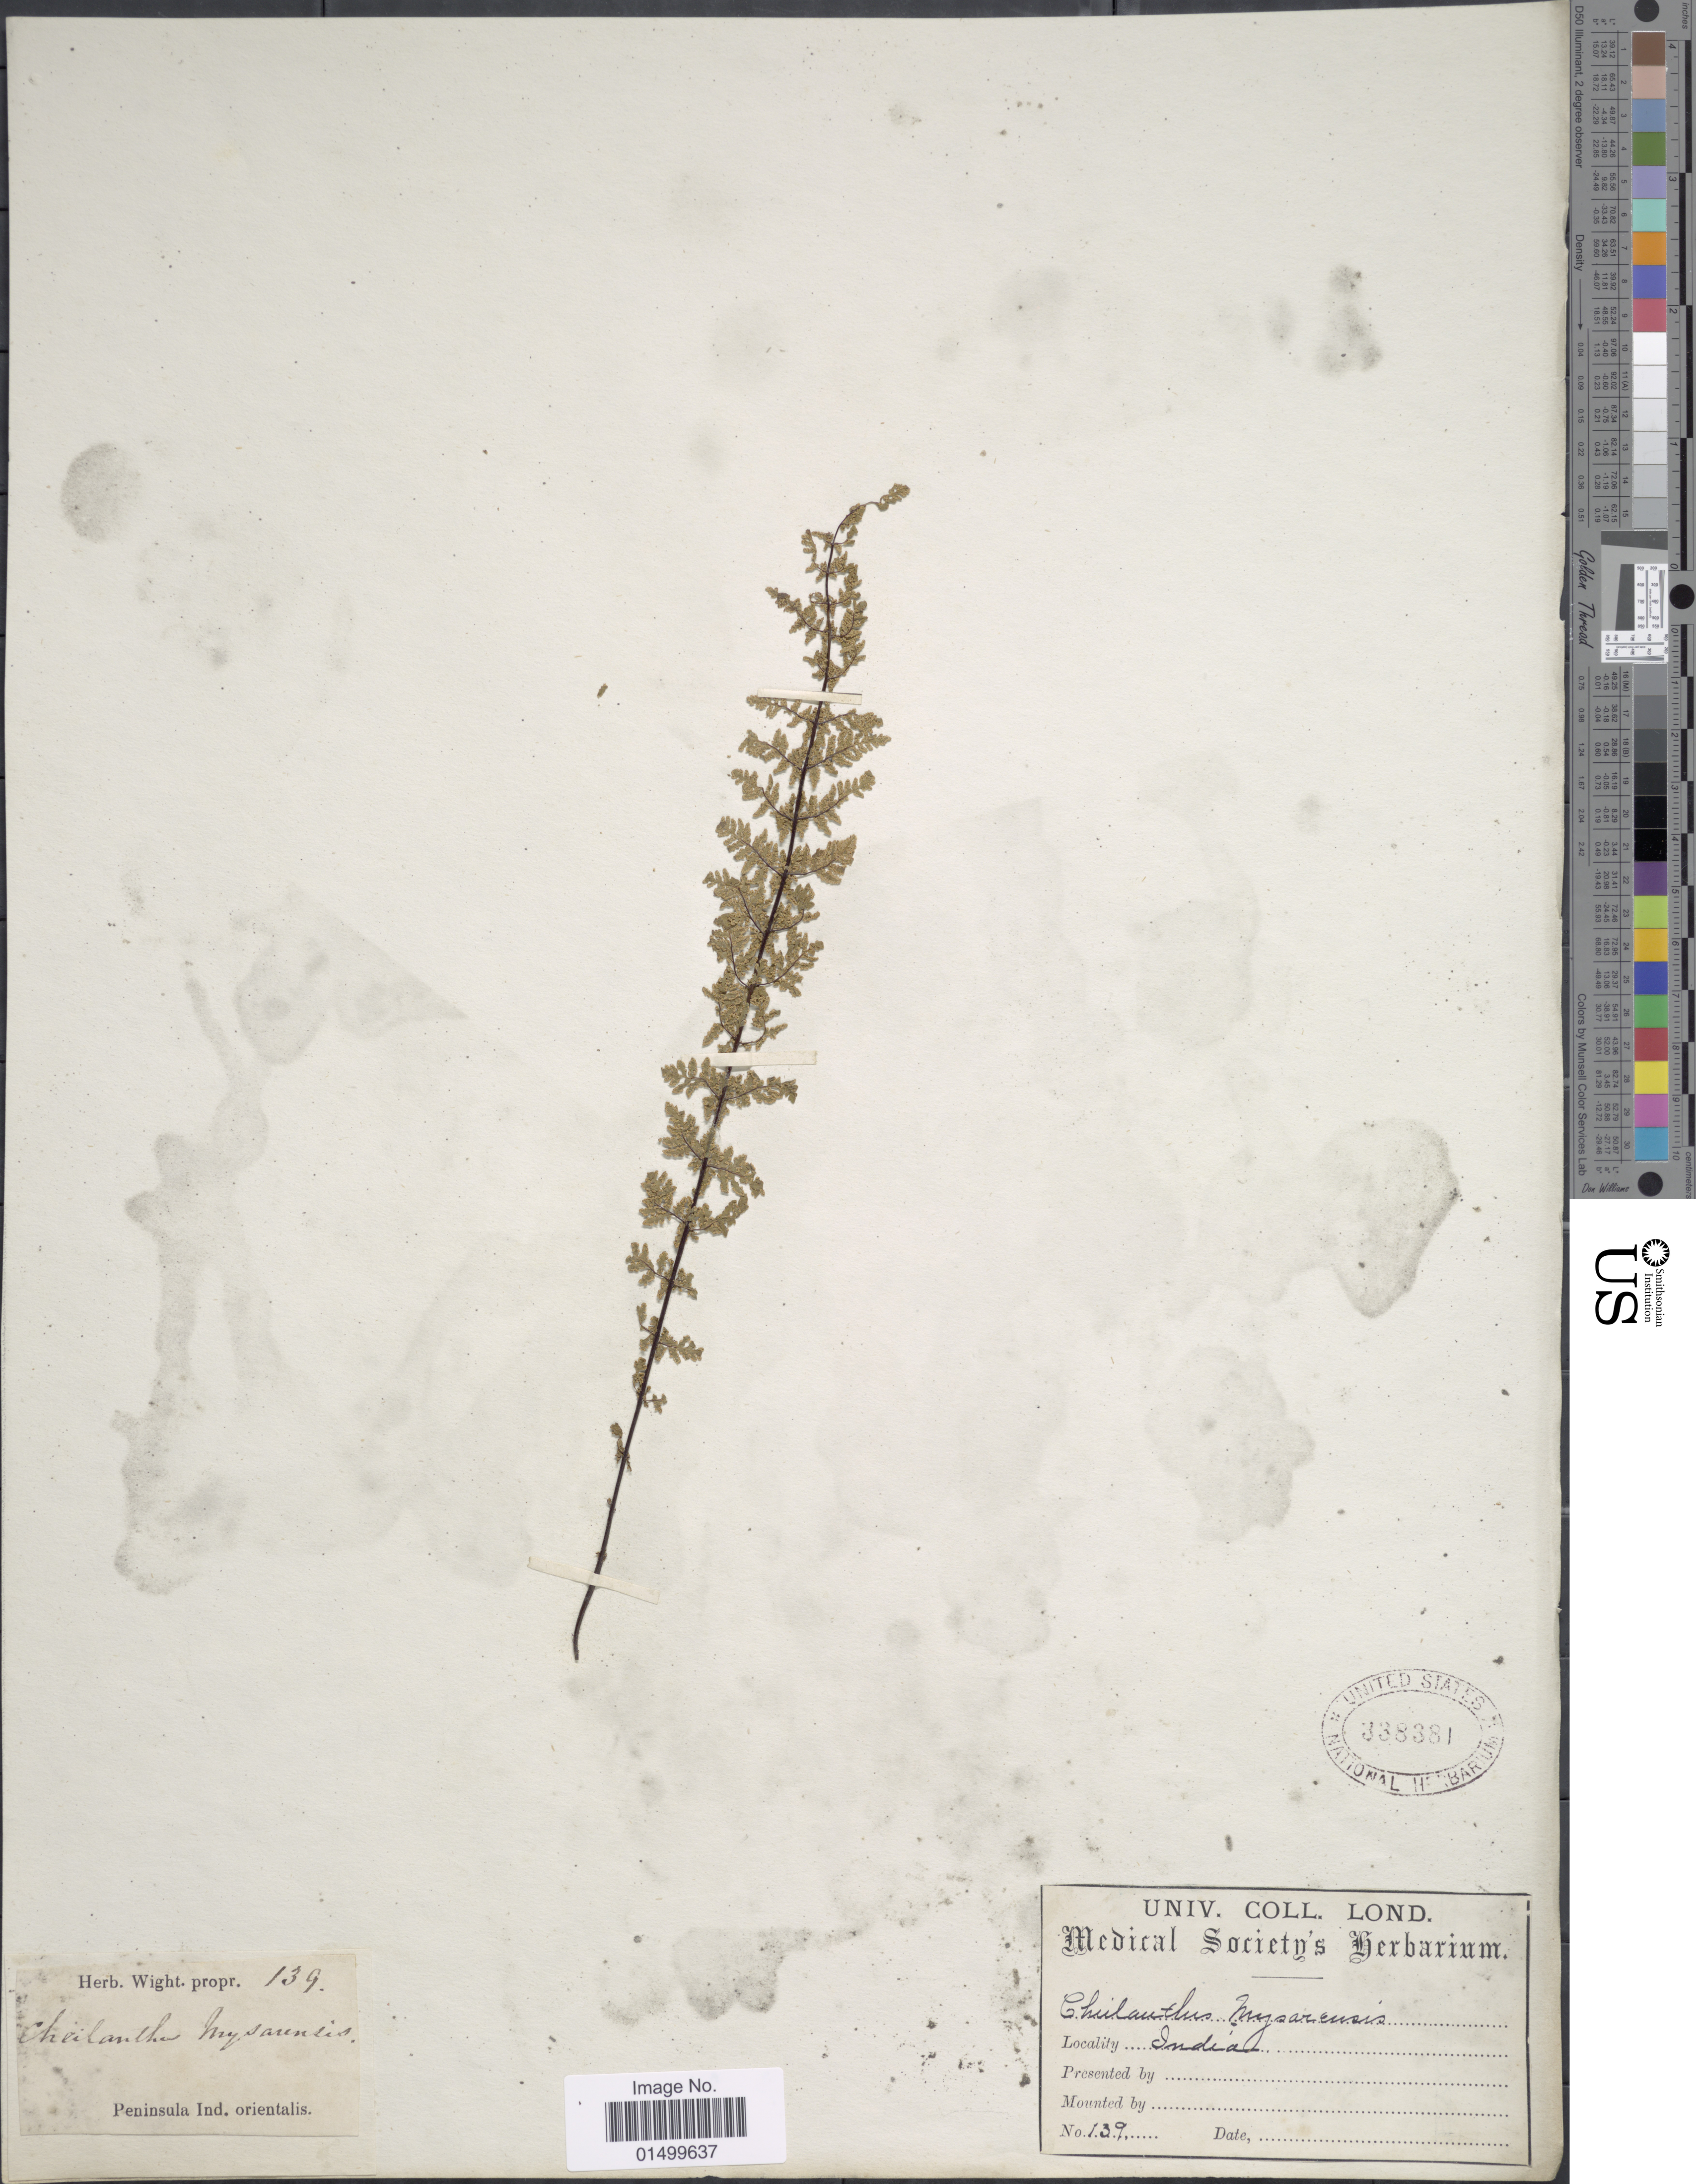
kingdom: Plantae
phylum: Tracheophyta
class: Polypodiopsida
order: Polypodiales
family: Pteridaceae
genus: Cheilanthes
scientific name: Cheilanthes mysurensis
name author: Wall. ex Hook.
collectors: ex herb. Medical Society's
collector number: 139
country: India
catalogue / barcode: US 338381